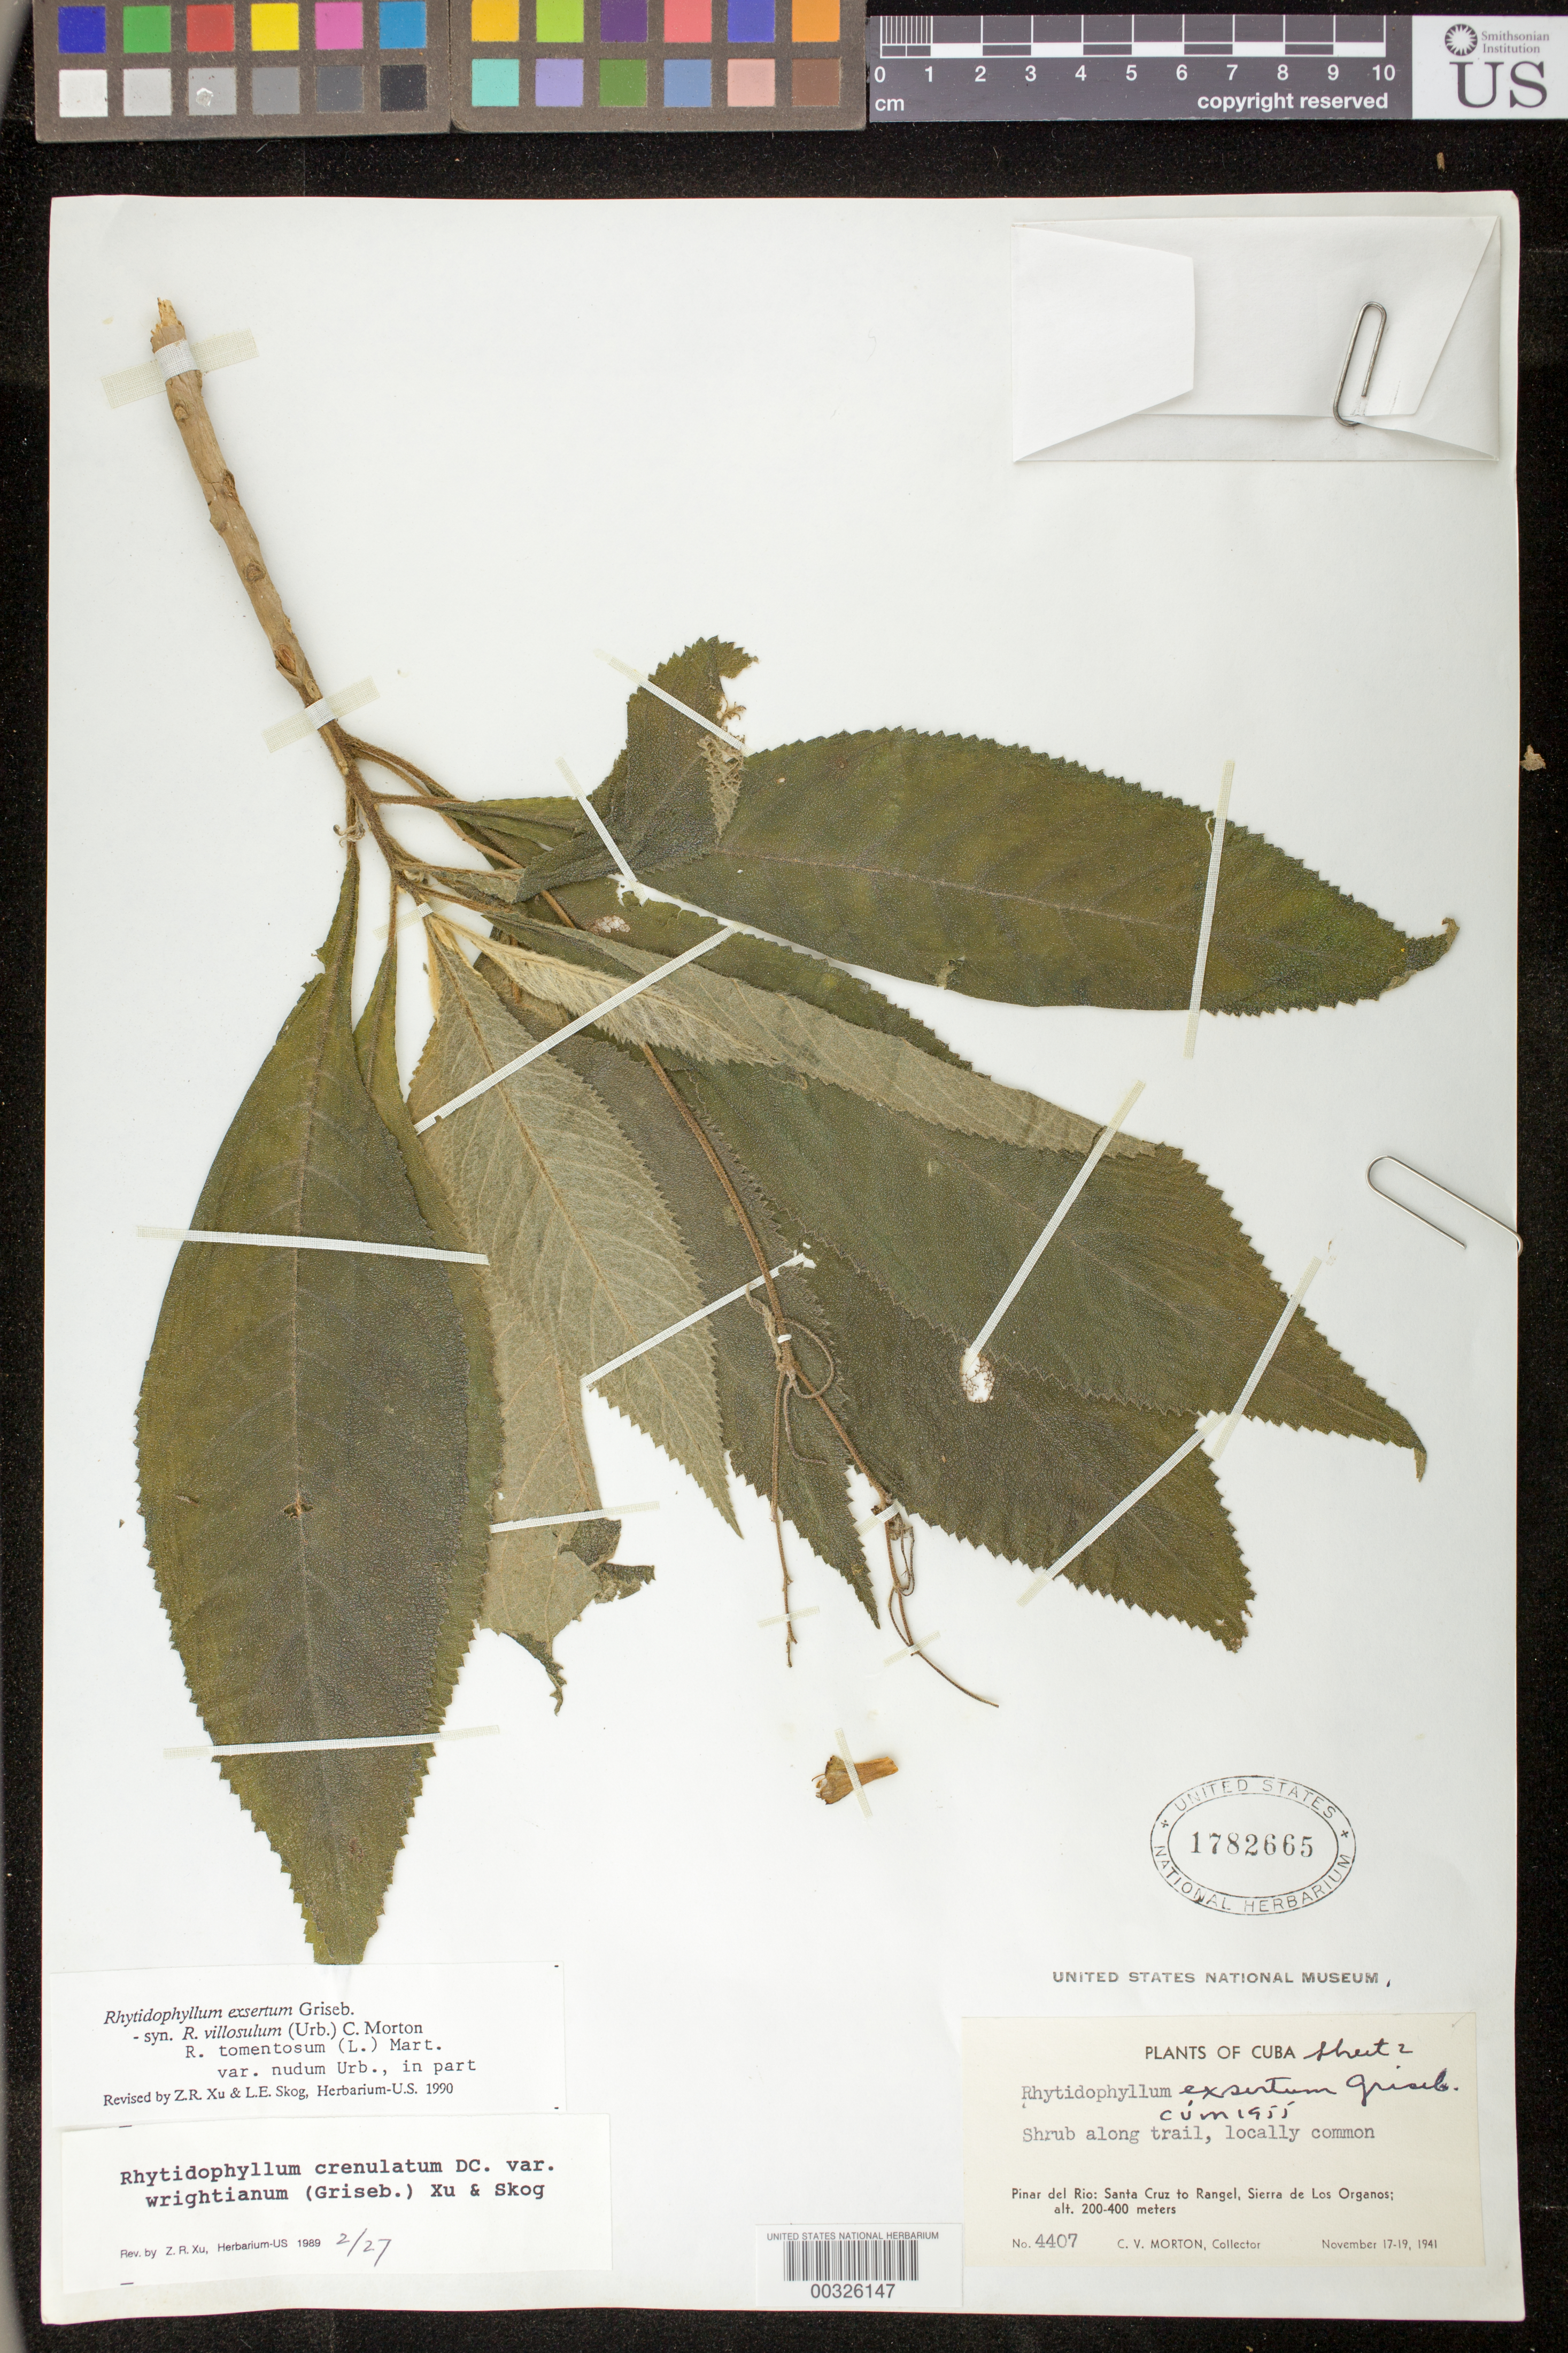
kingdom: Plantae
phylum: Tracheophyta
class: Magnoliopsida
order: Lamiales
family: Gesneriaceae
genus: Rhytidophyllum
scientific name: Rhytidophyllum exsertum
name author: Griseb.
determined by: Skog, Laurence E.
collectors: C. V. Morton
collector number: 4407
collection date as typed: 17-19 Nov 1941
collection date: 1941-11-17/1941-11-19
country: Cuba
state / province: Pinar del Rio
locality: Santa Cruz to Rangel, Sierra de Los Organos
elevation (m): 200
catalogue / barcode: US 1782665